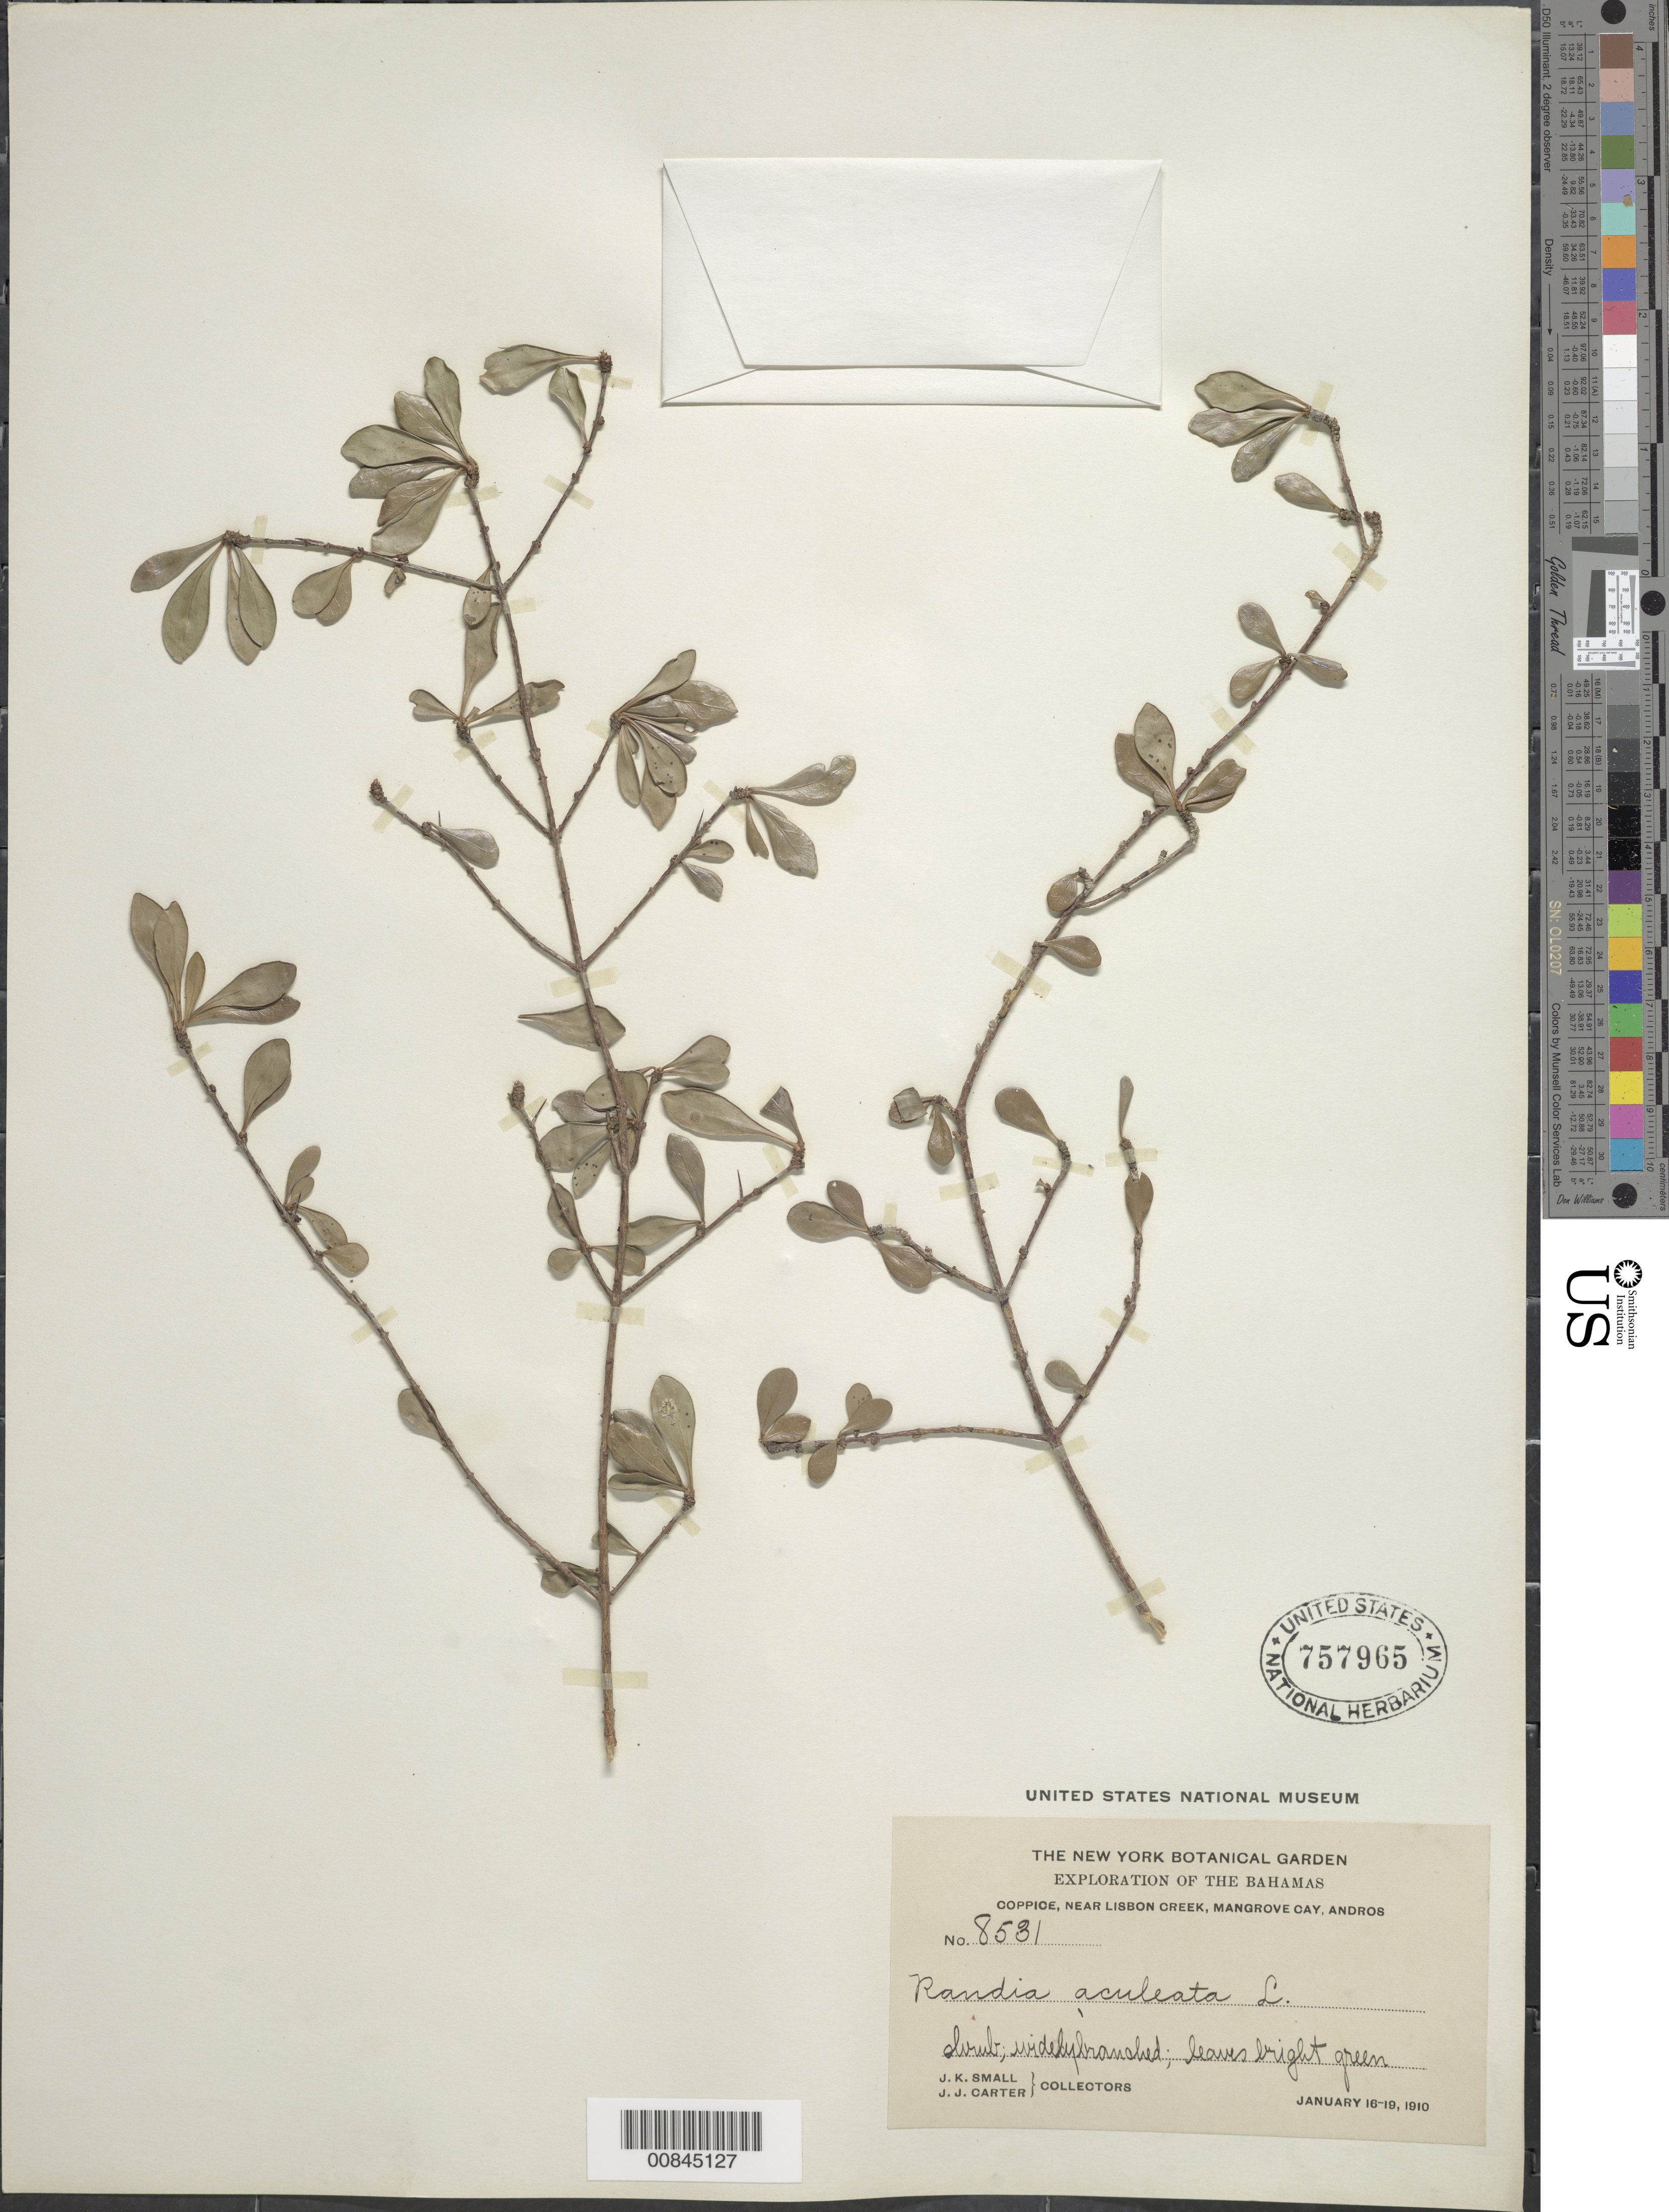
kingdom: Plantae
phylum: Tracheophyta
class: Magnoliopsida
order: Gentianales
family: Rubiaceae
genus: Randia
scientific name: Randia aculeata var. aculeata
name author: L.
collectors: J. K. Small & J. J. Carter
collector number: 8531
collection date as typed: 16 Jan 1910 to 19 Jan 1910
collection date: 1910-01-16/1910-01-19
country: Bahamas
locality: Near Lisbon Creek, Mangrove Cay. Andros Is.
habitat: Coppice near creek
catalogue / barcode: US 757965